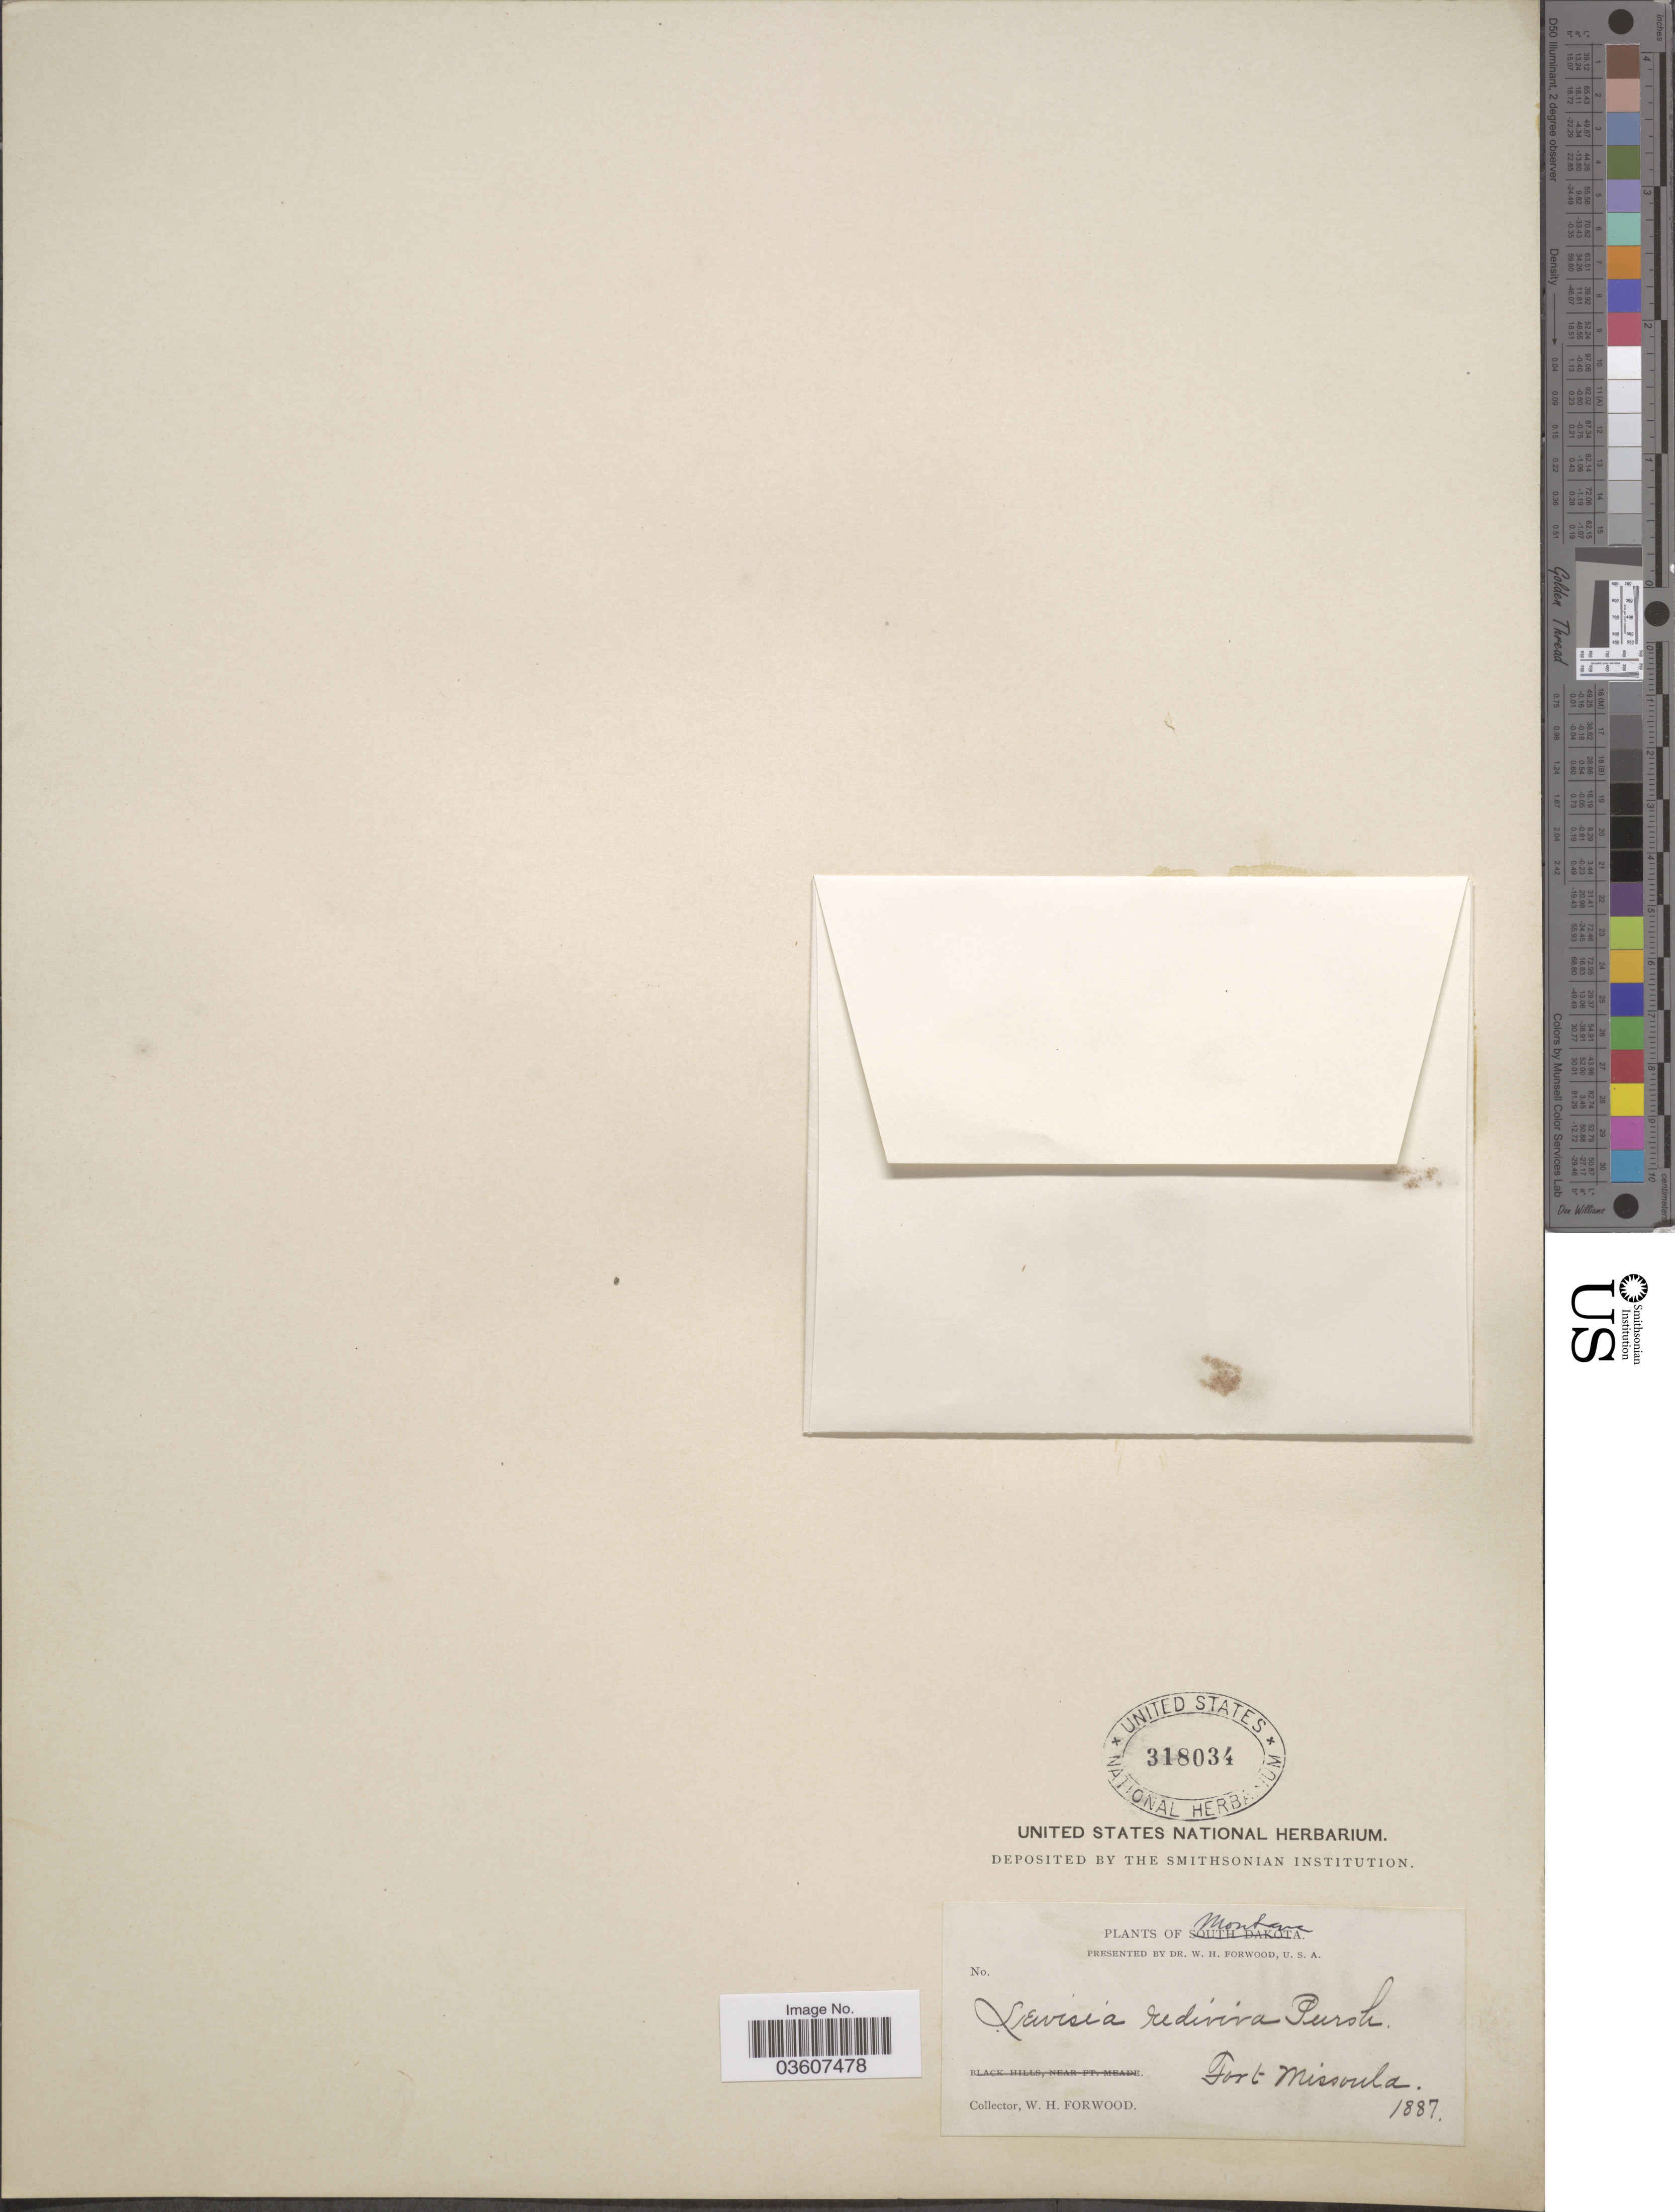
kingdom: Plantae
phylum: Tracheophyta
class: Magnoliopsida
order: Caryophyllales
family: Montiaceae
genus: Lewisia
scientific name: Lewisia rediviva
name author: Pursh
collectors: W. Forwood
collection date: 1887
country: United States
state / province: Montana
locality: Fort Missoula.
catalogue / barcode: US 318034